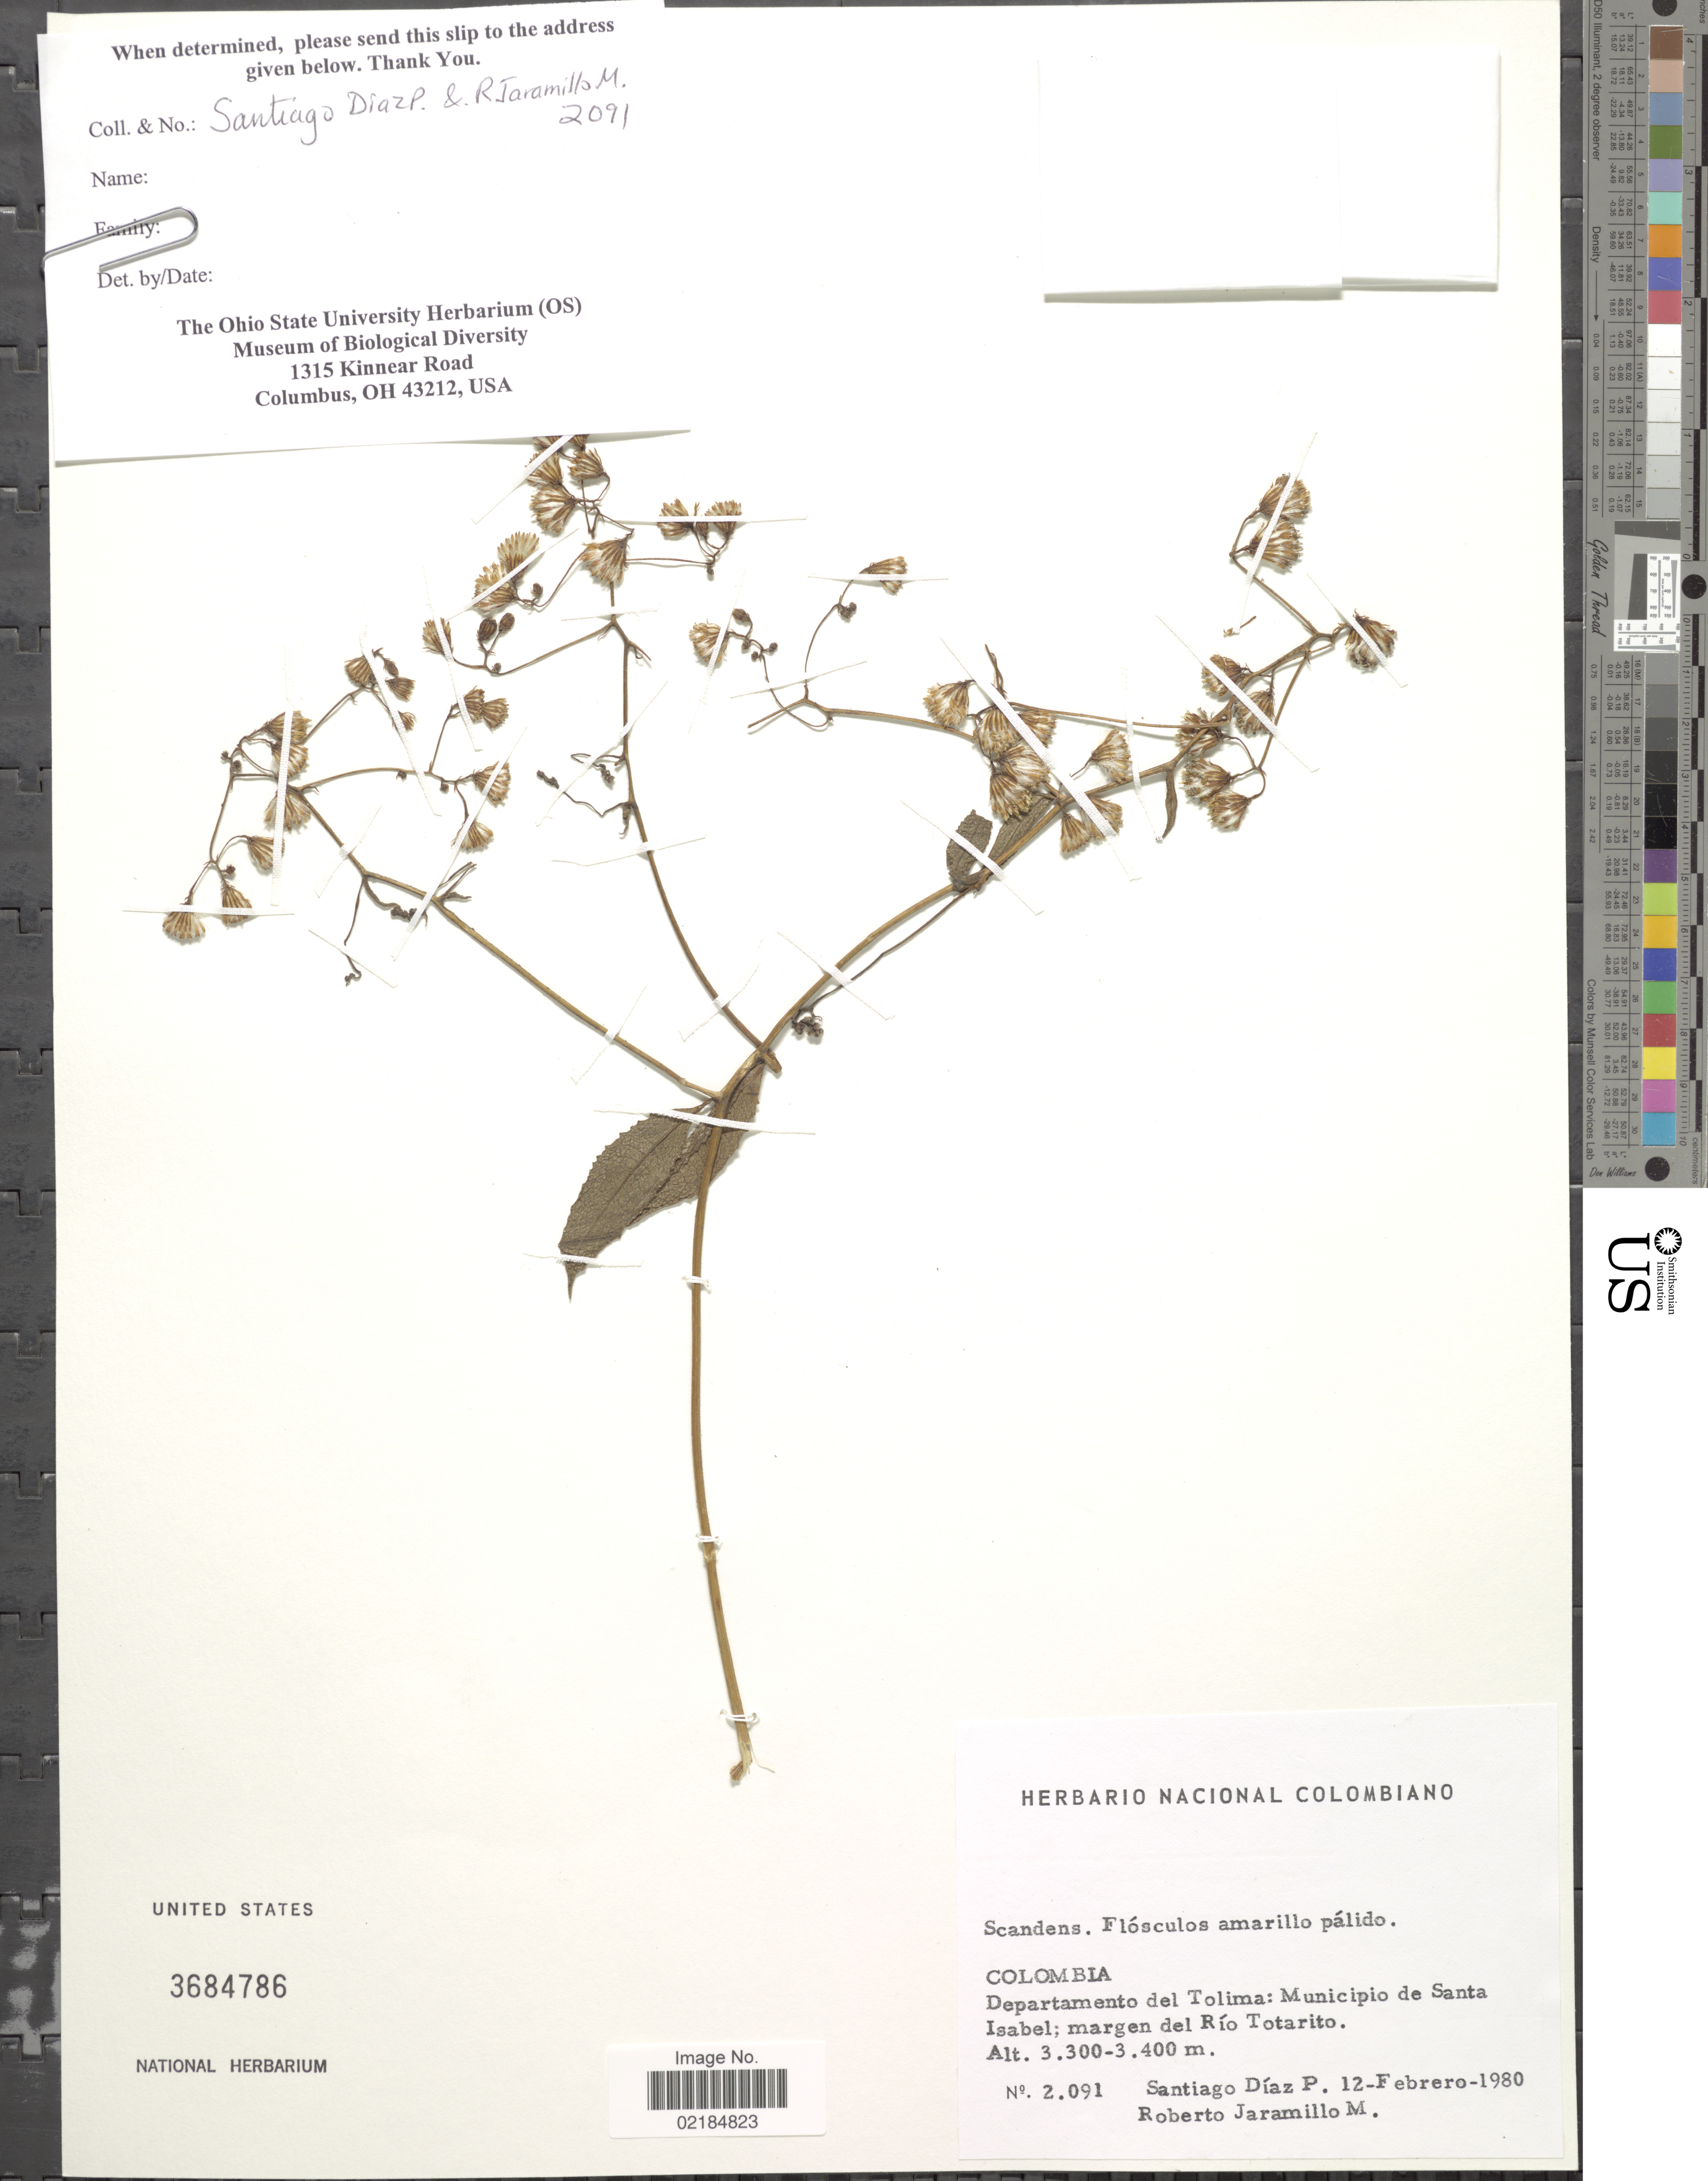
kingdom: Plantae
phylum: Tracheophyta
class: Magnoliopsida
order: Asterales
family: Asteraceae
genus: Senecio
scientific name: Senecio patens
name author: (Kunth) DC.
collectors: S. Díaz Píedrahíta & R. Jaramillo M.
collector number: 2091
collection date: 1980-02-12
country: Colombia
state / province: Tolima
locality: Departamento del Tolima: Municipio de Santa Isabel: margen del Rio Totarito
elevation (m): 3300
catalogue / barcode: US 3684786